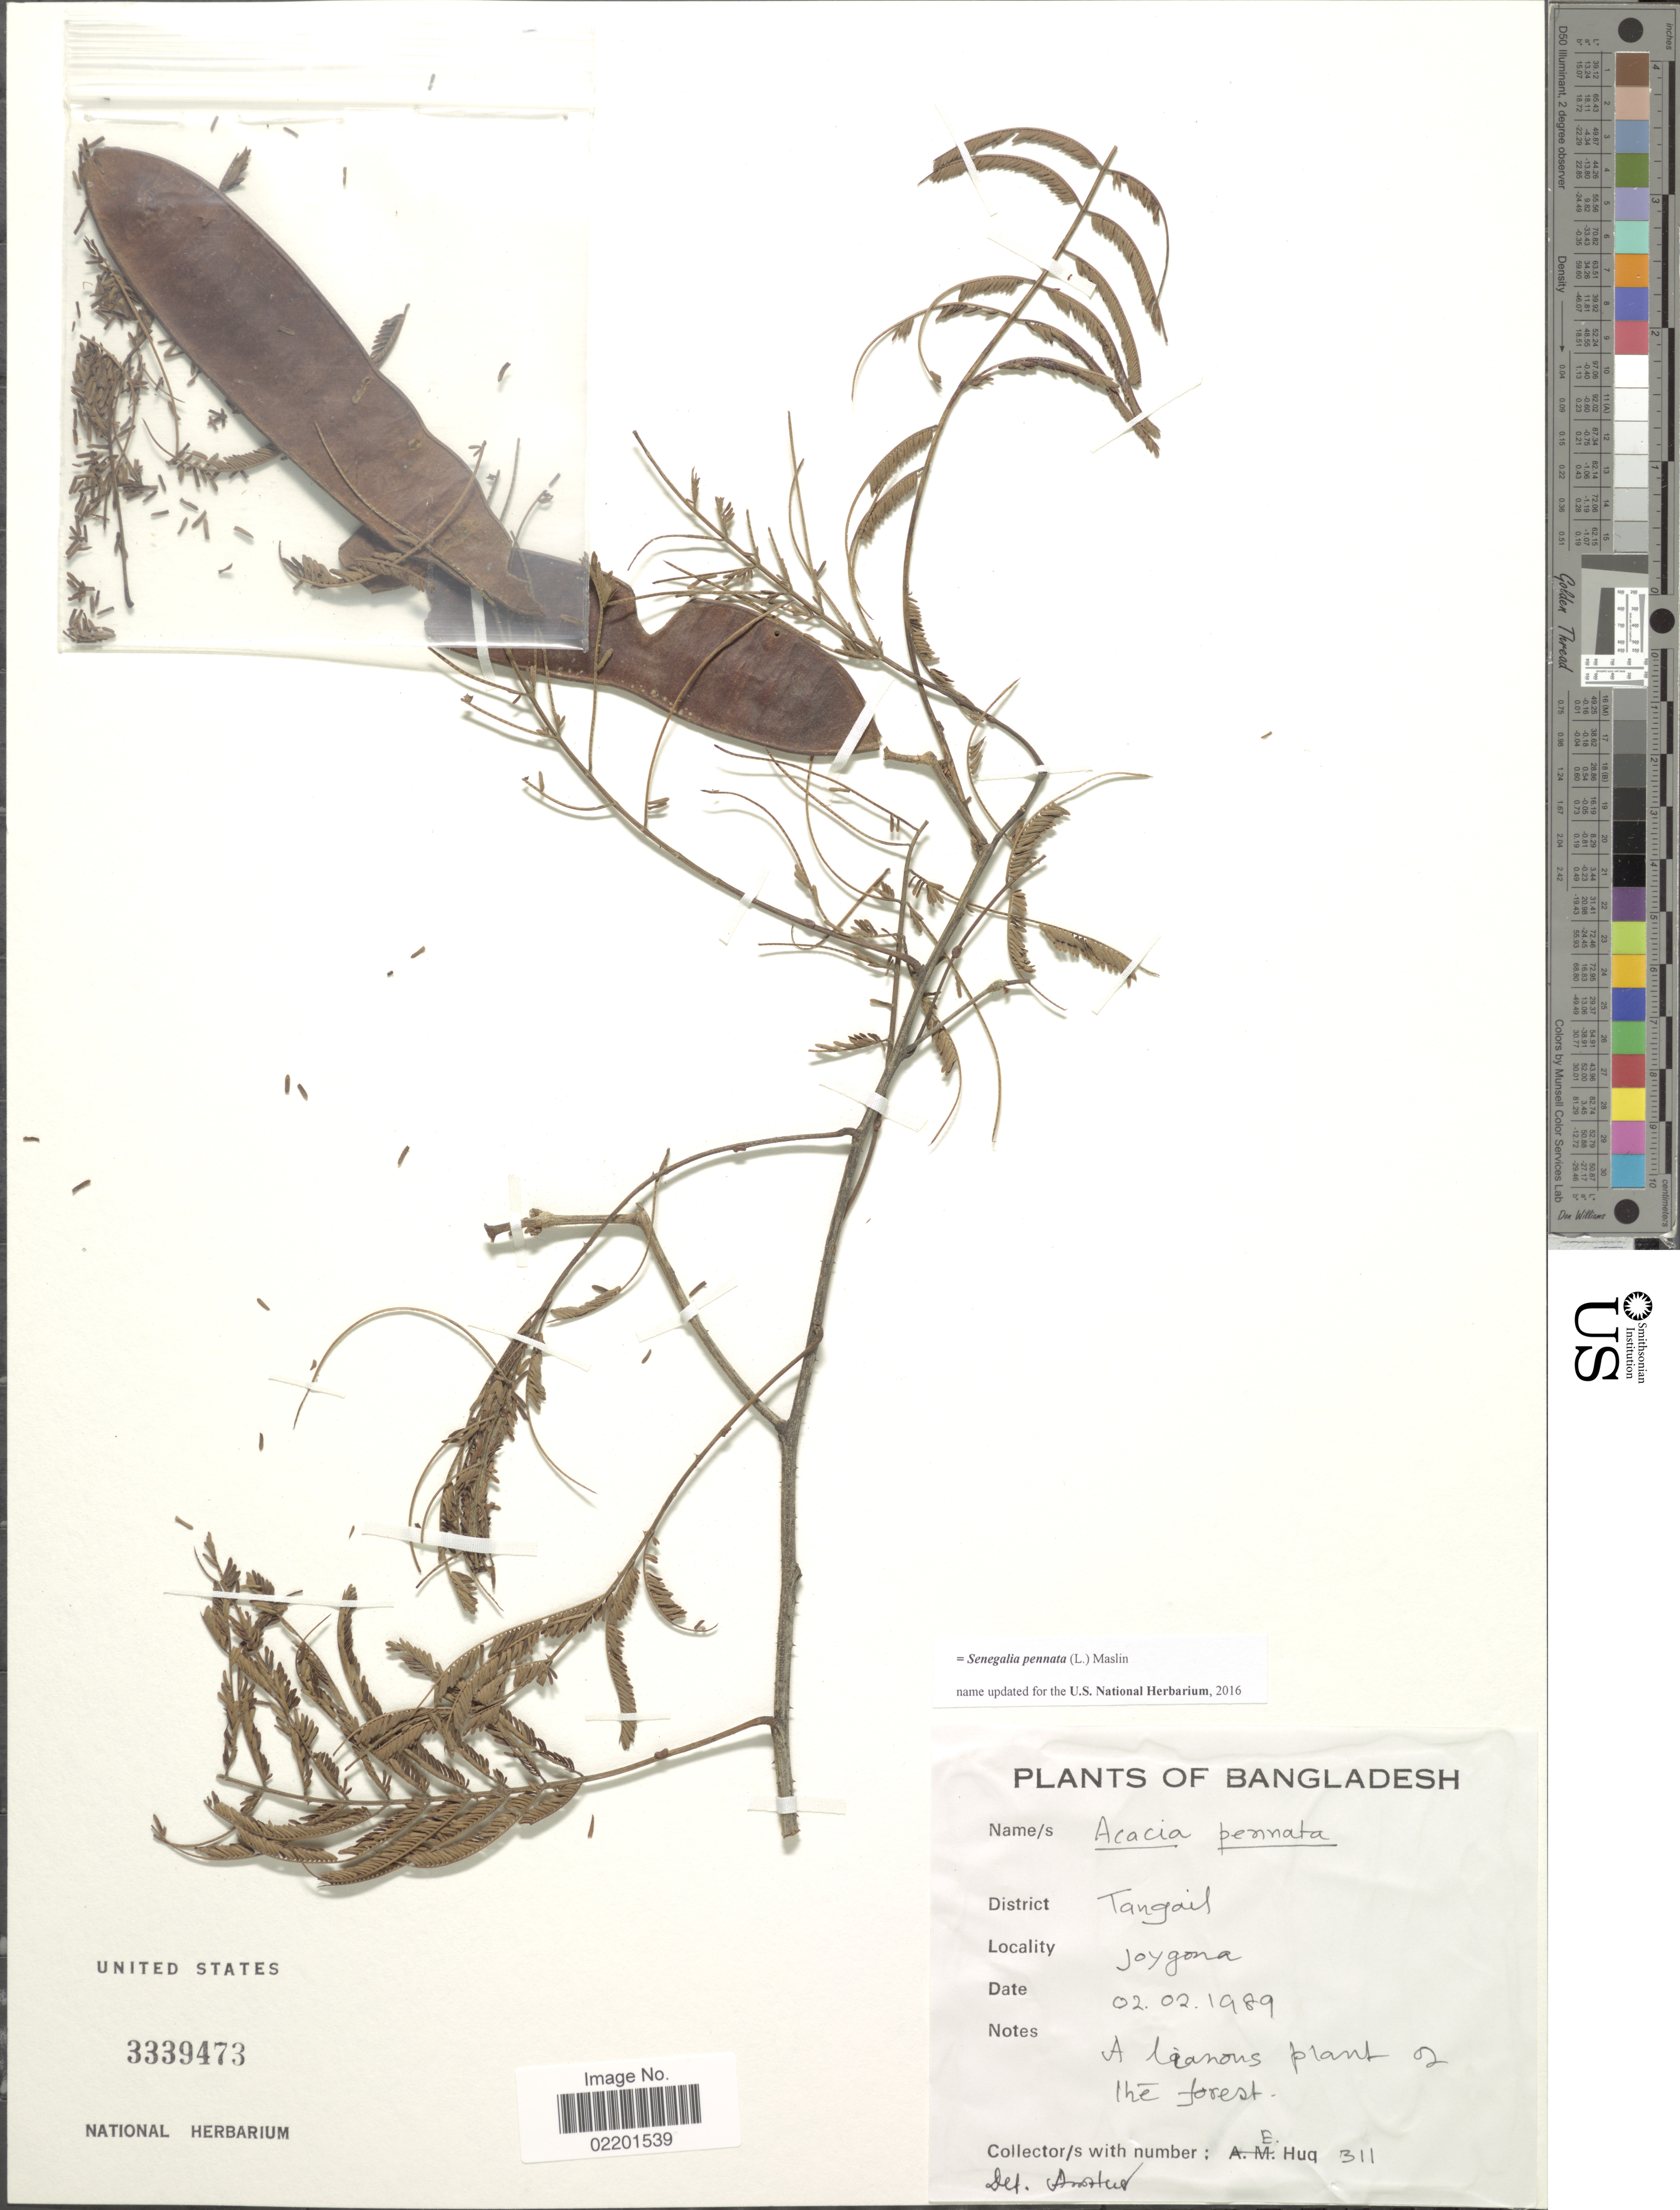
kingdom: Plantae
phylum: Tracheophyta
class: Magnoliopsida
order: Fabales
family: Fabaceae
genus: Senegalia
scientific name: Senegalia pennata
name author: (L.) Maslin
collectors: E. Huq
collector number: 311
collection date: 1989-02-02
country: Bangladesh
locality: Joygona.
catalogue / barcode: US 3339473